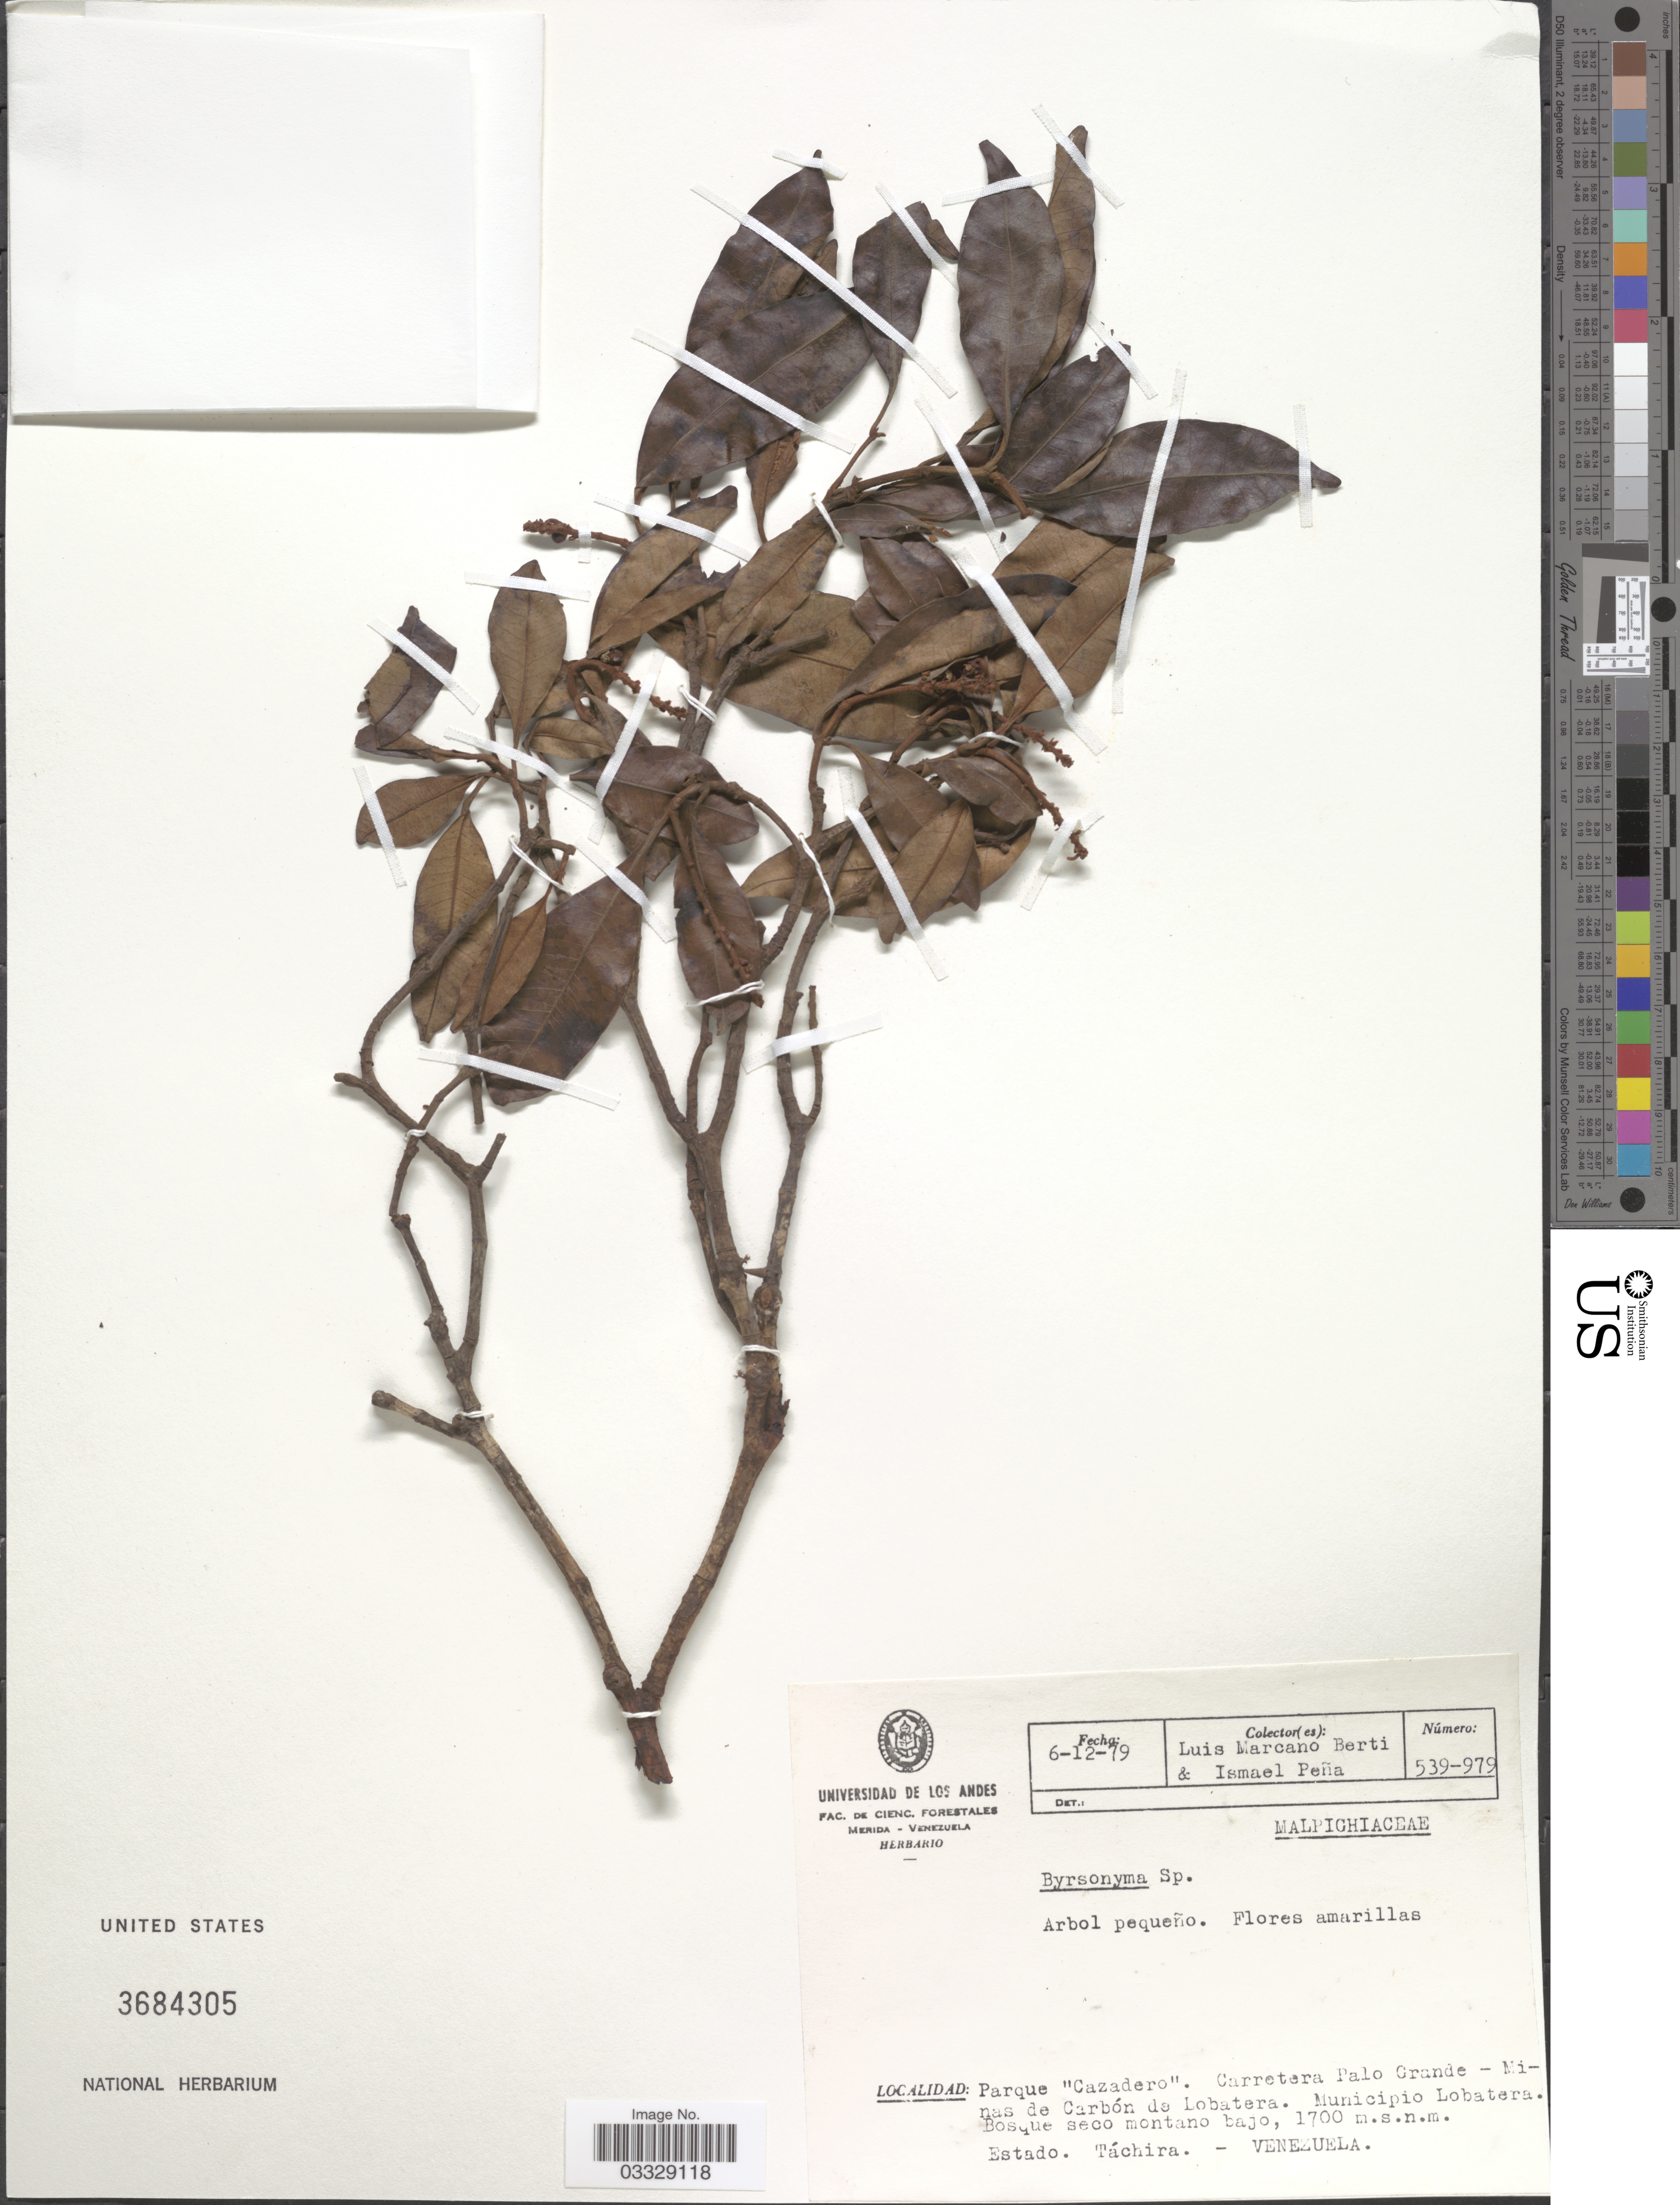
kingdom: Plantae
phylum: Tracheophyta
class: Magnoliopsida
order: Malpighiales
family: Malpighiaceae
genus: Byrsonima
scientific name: Byrsonima sp.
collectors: L. Marcano-Berti & I. Pena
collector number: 539-979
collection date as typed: Transcribed d/m/y: 6/12/79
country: Venezuela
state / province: Tachira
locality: Parque "Cazadero". Carretera Palo Grande-Minbas de Carbón de Lobatera. Municipio Lobatera.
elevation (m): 1700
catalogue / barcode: US 3684305